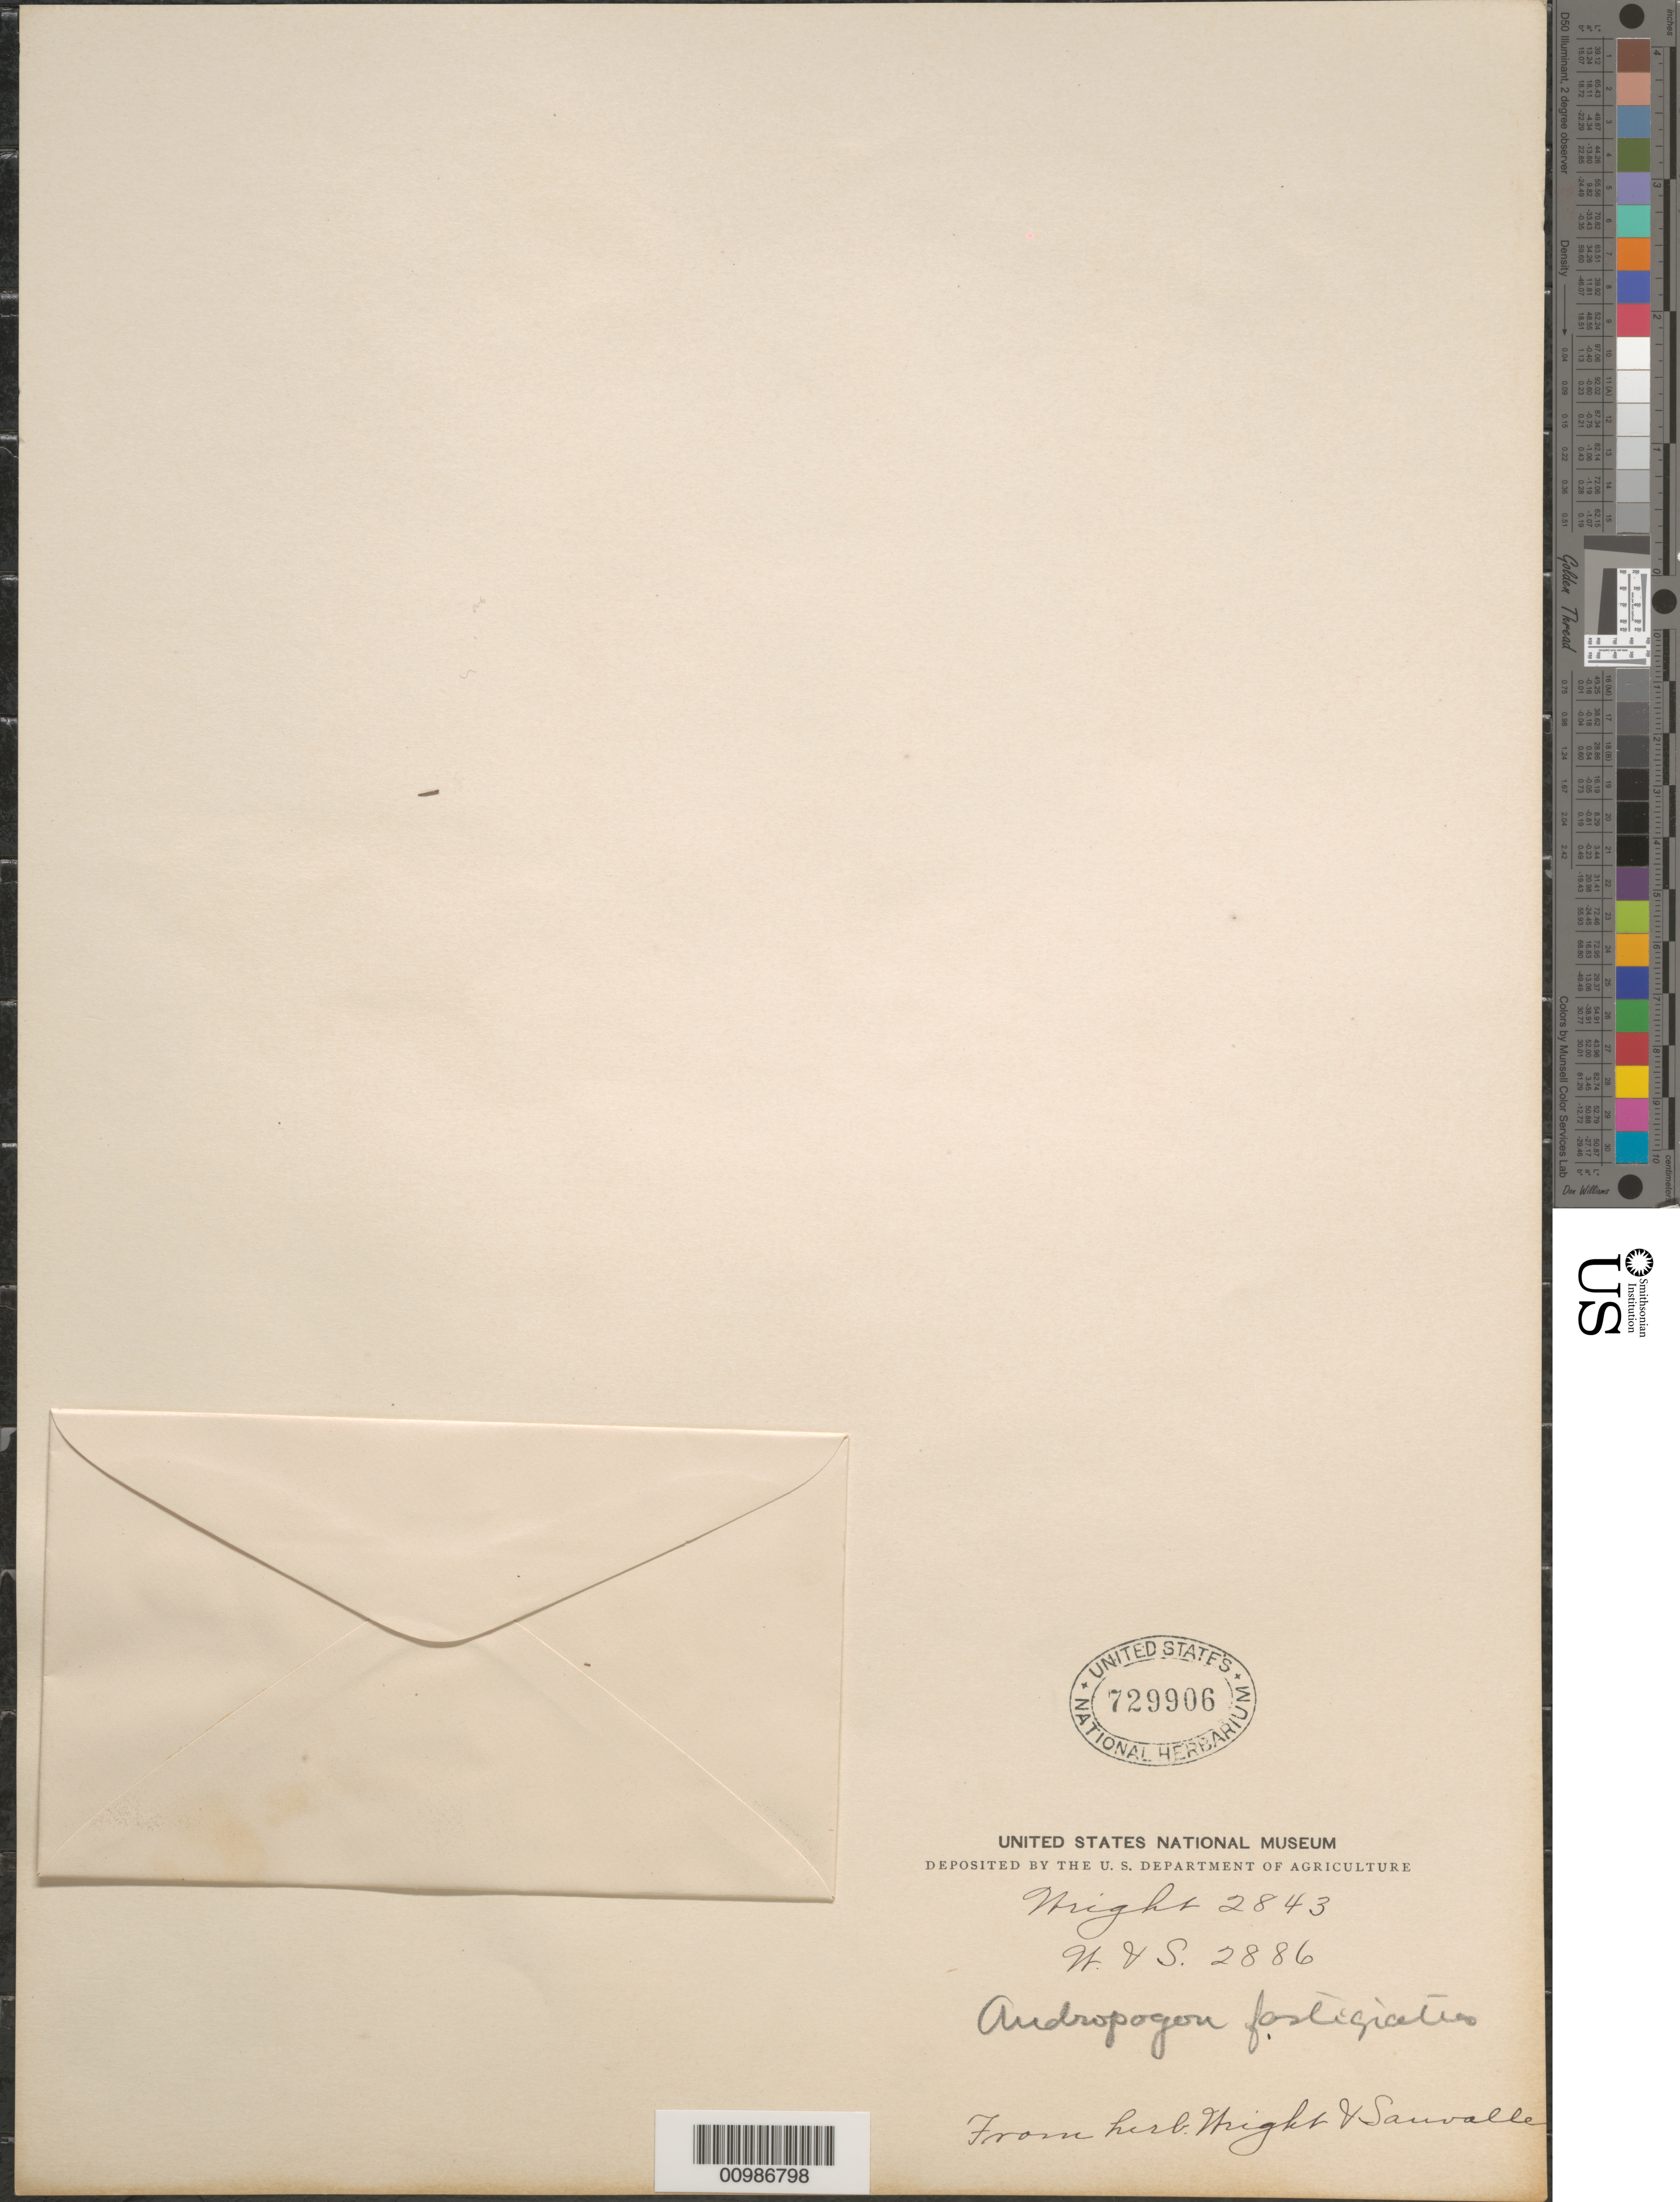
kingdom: Plantae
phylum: Tracheophyta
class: Liliopsida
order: Poales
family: Poaceae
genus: Andropogon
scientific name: Andropogon fastigiatus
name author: Sw.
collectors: C. Wright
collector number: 2843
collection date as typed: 1800 to 1899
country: Cuba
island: Cuba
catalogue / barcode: US 729906